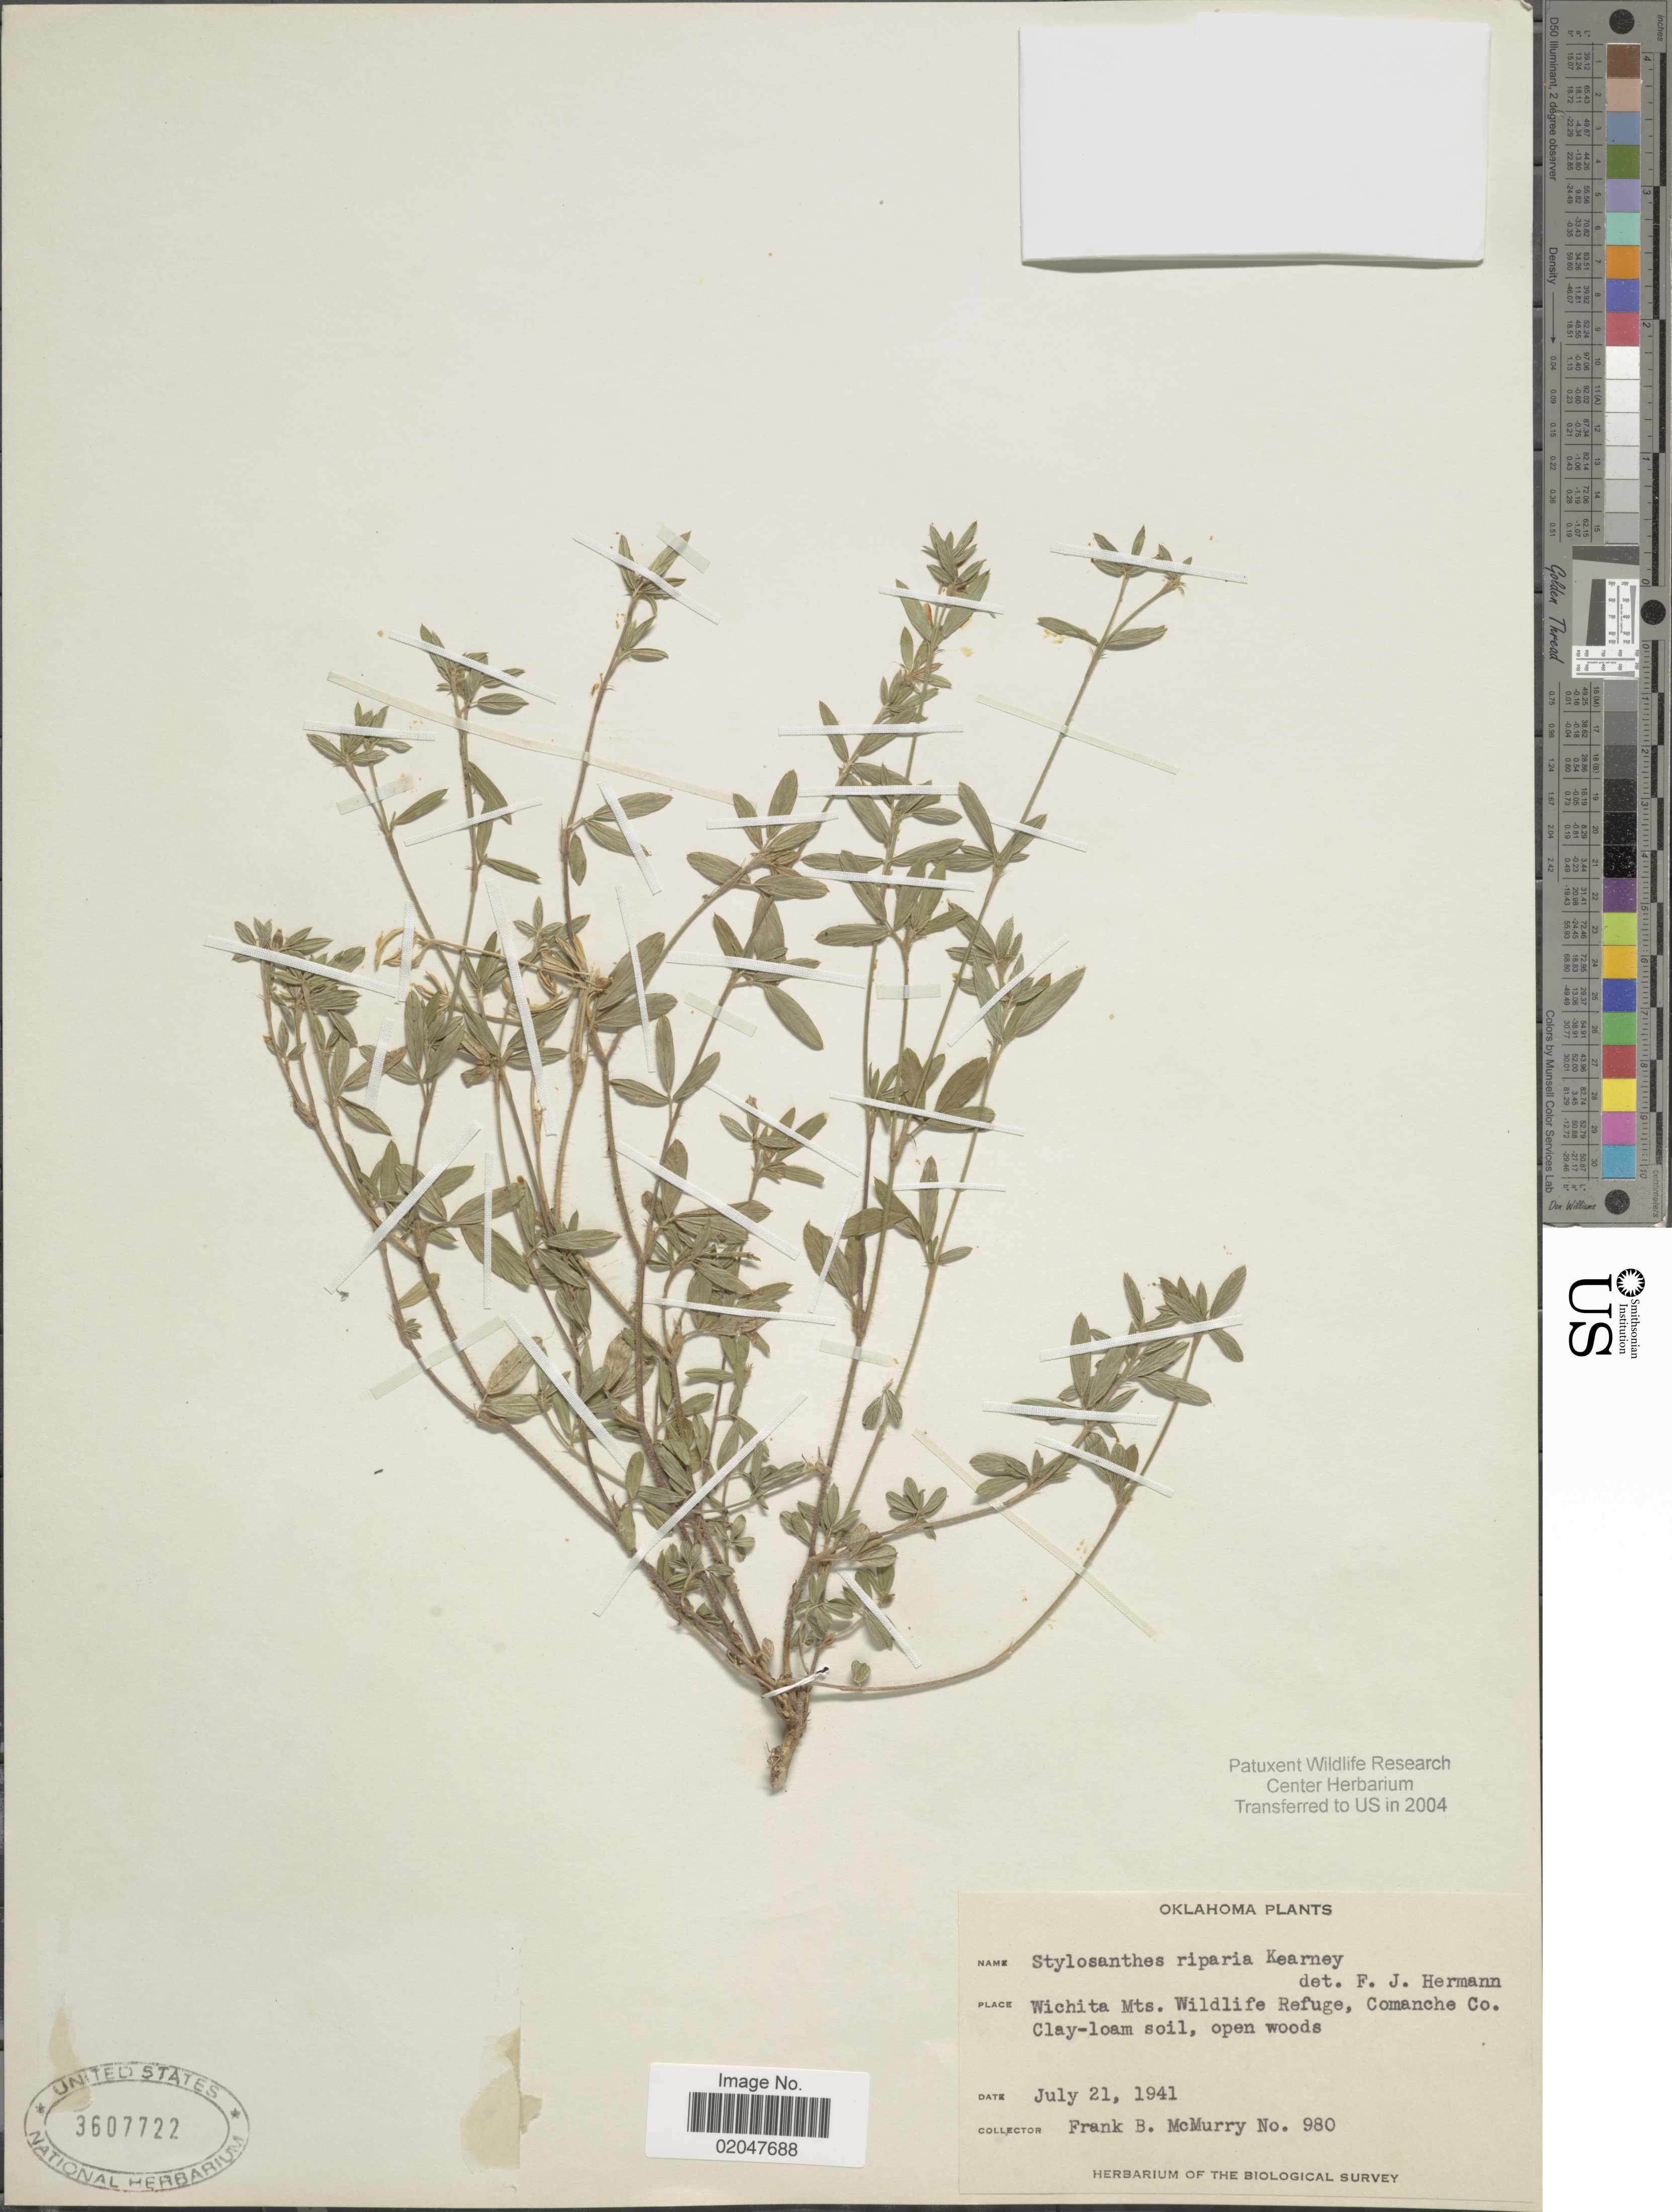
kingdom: Plantae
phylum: Tracheophyta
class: Magnoliopsida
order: Fabales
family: Fabaceae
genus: Stylosanthes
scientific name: Stylosanthes biflora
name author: (L.) Britton et al.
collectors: F. B. McMurry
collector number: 980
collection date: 1941-07-21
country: United States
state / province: Oklahoma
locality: Wichita Mts, Wildlife Refuge, Comanche Co.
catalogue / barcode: US 3607722